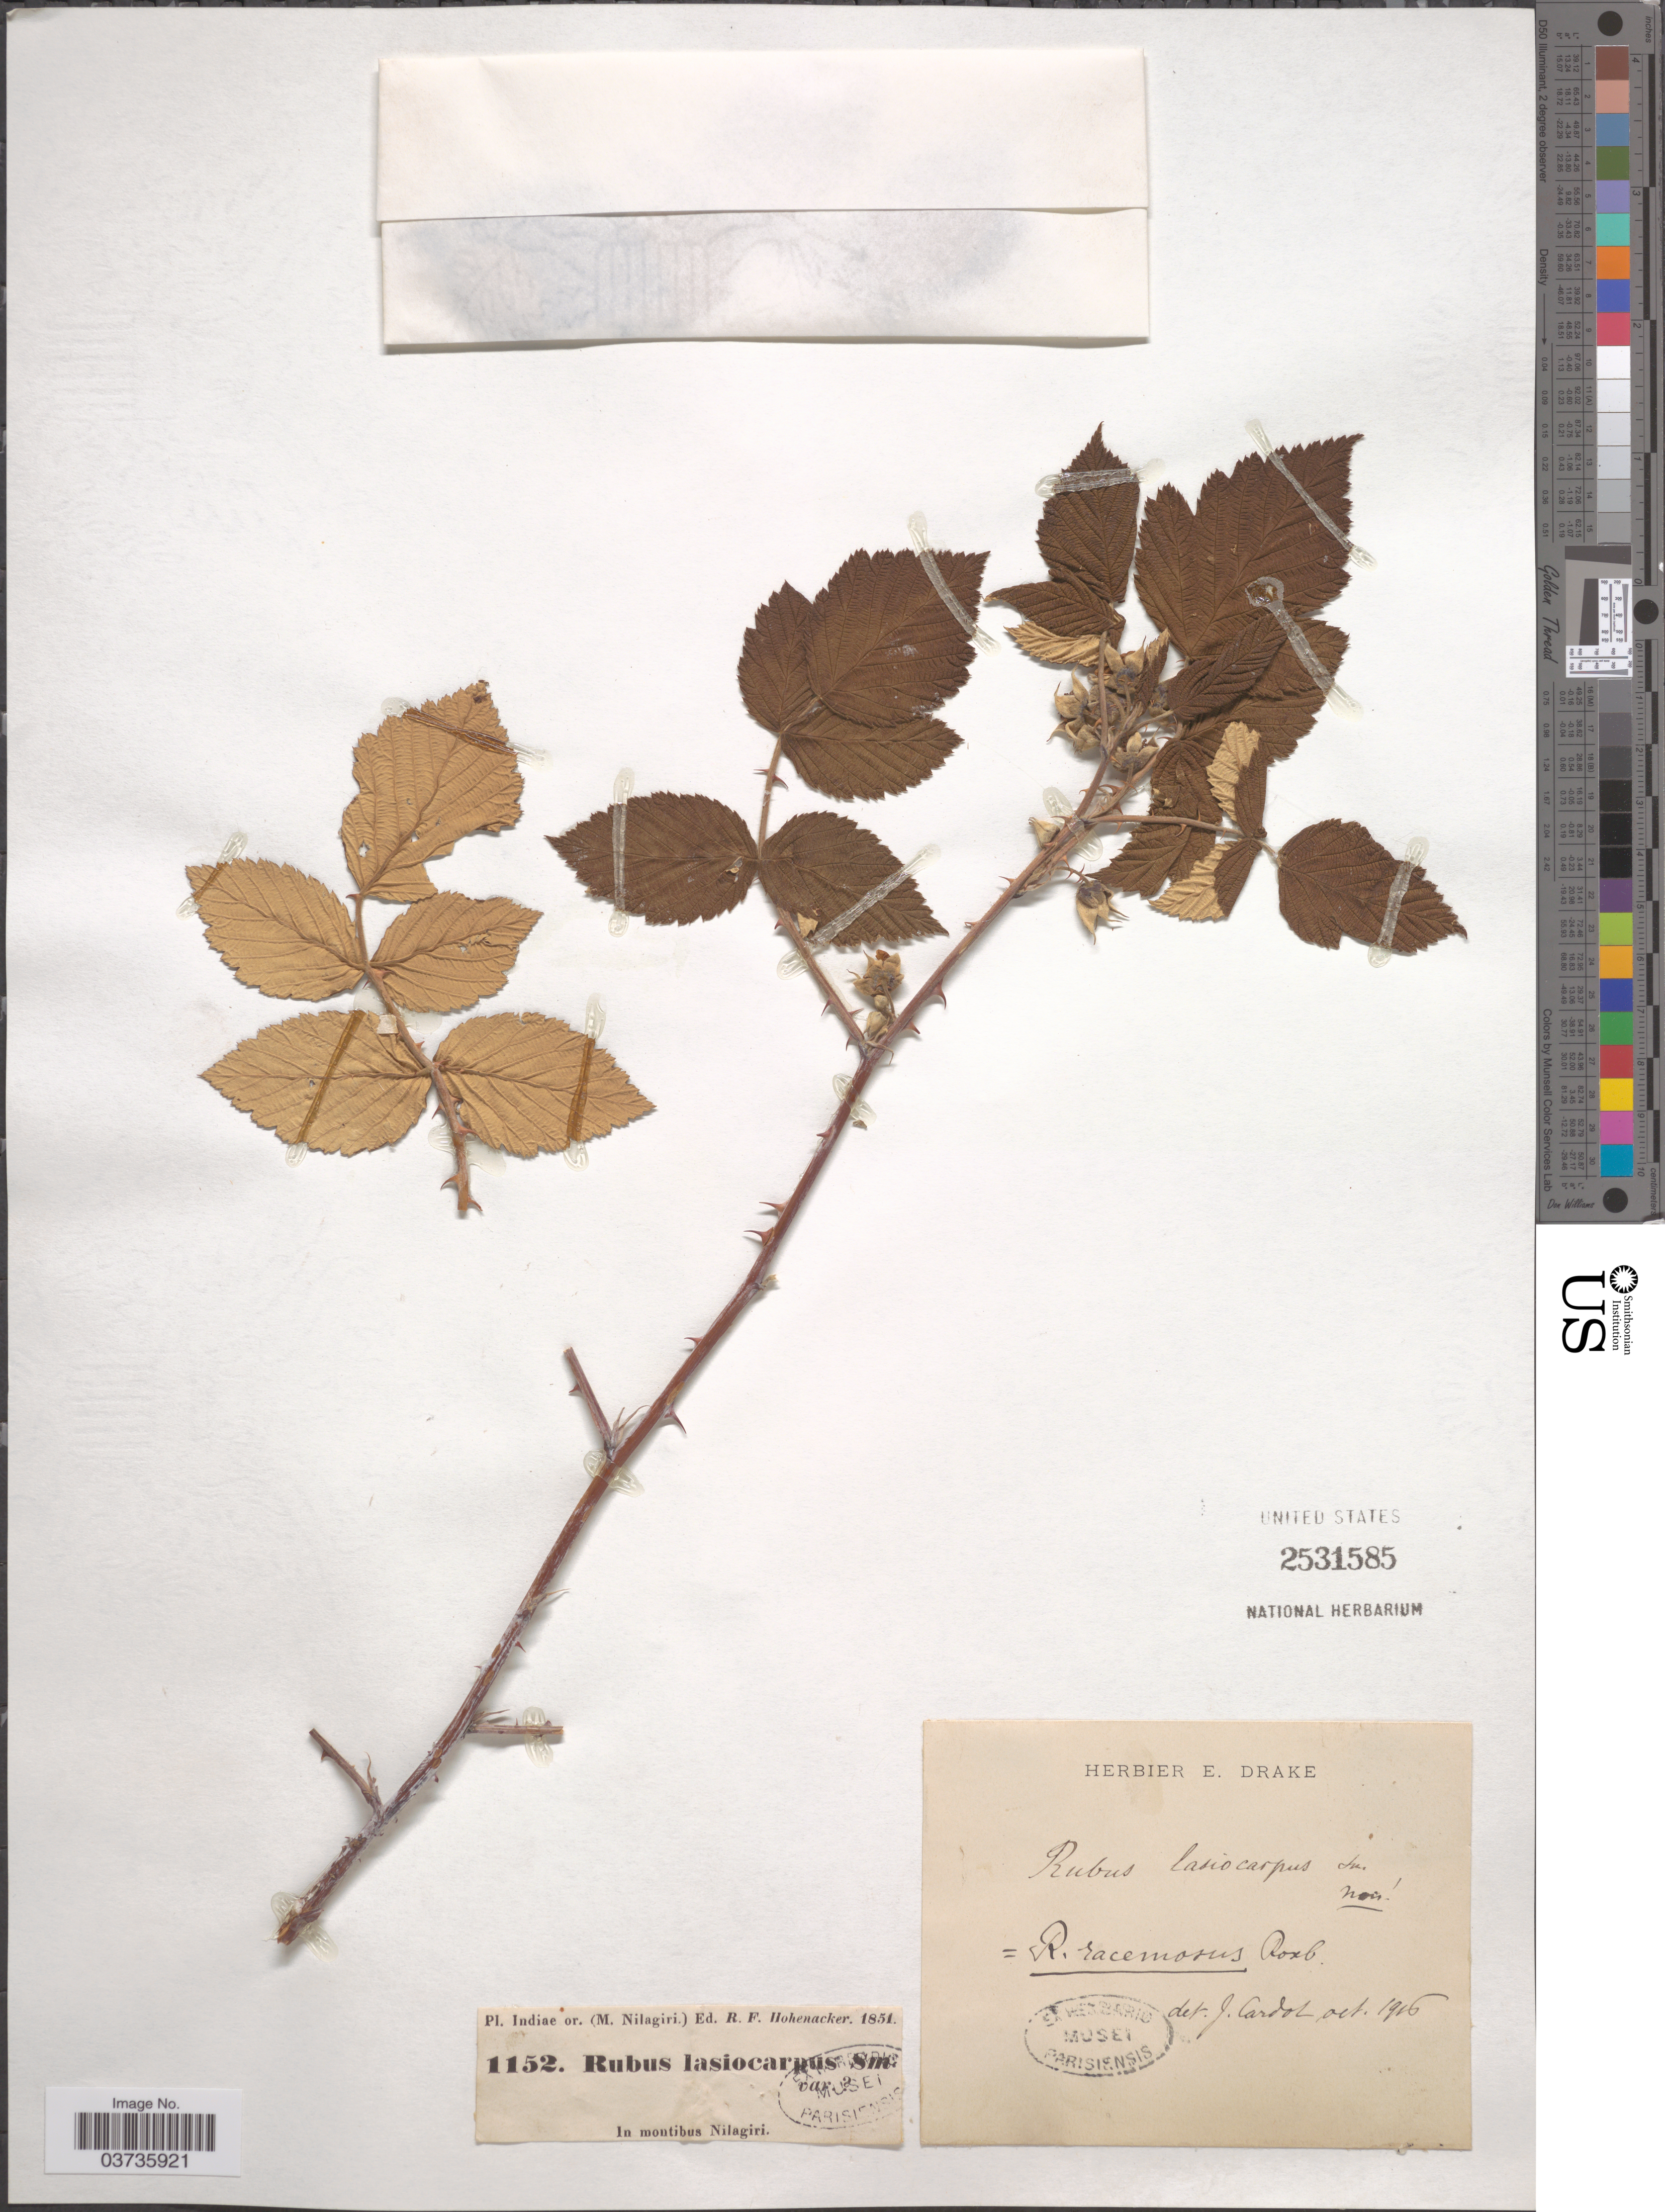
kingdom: Plantae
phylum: Tracheophyta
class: Magnoliopsida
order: Rosales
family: Rosaceae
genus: Rubus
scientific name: Rubus lasiocarpus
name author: W.C.R. Watson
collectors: R. F. Hohenacker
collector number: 1152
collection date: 1851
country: India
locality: Indiae or. (M. Nilagiri). In montibus Nilagiri.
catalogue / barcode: US 2531585